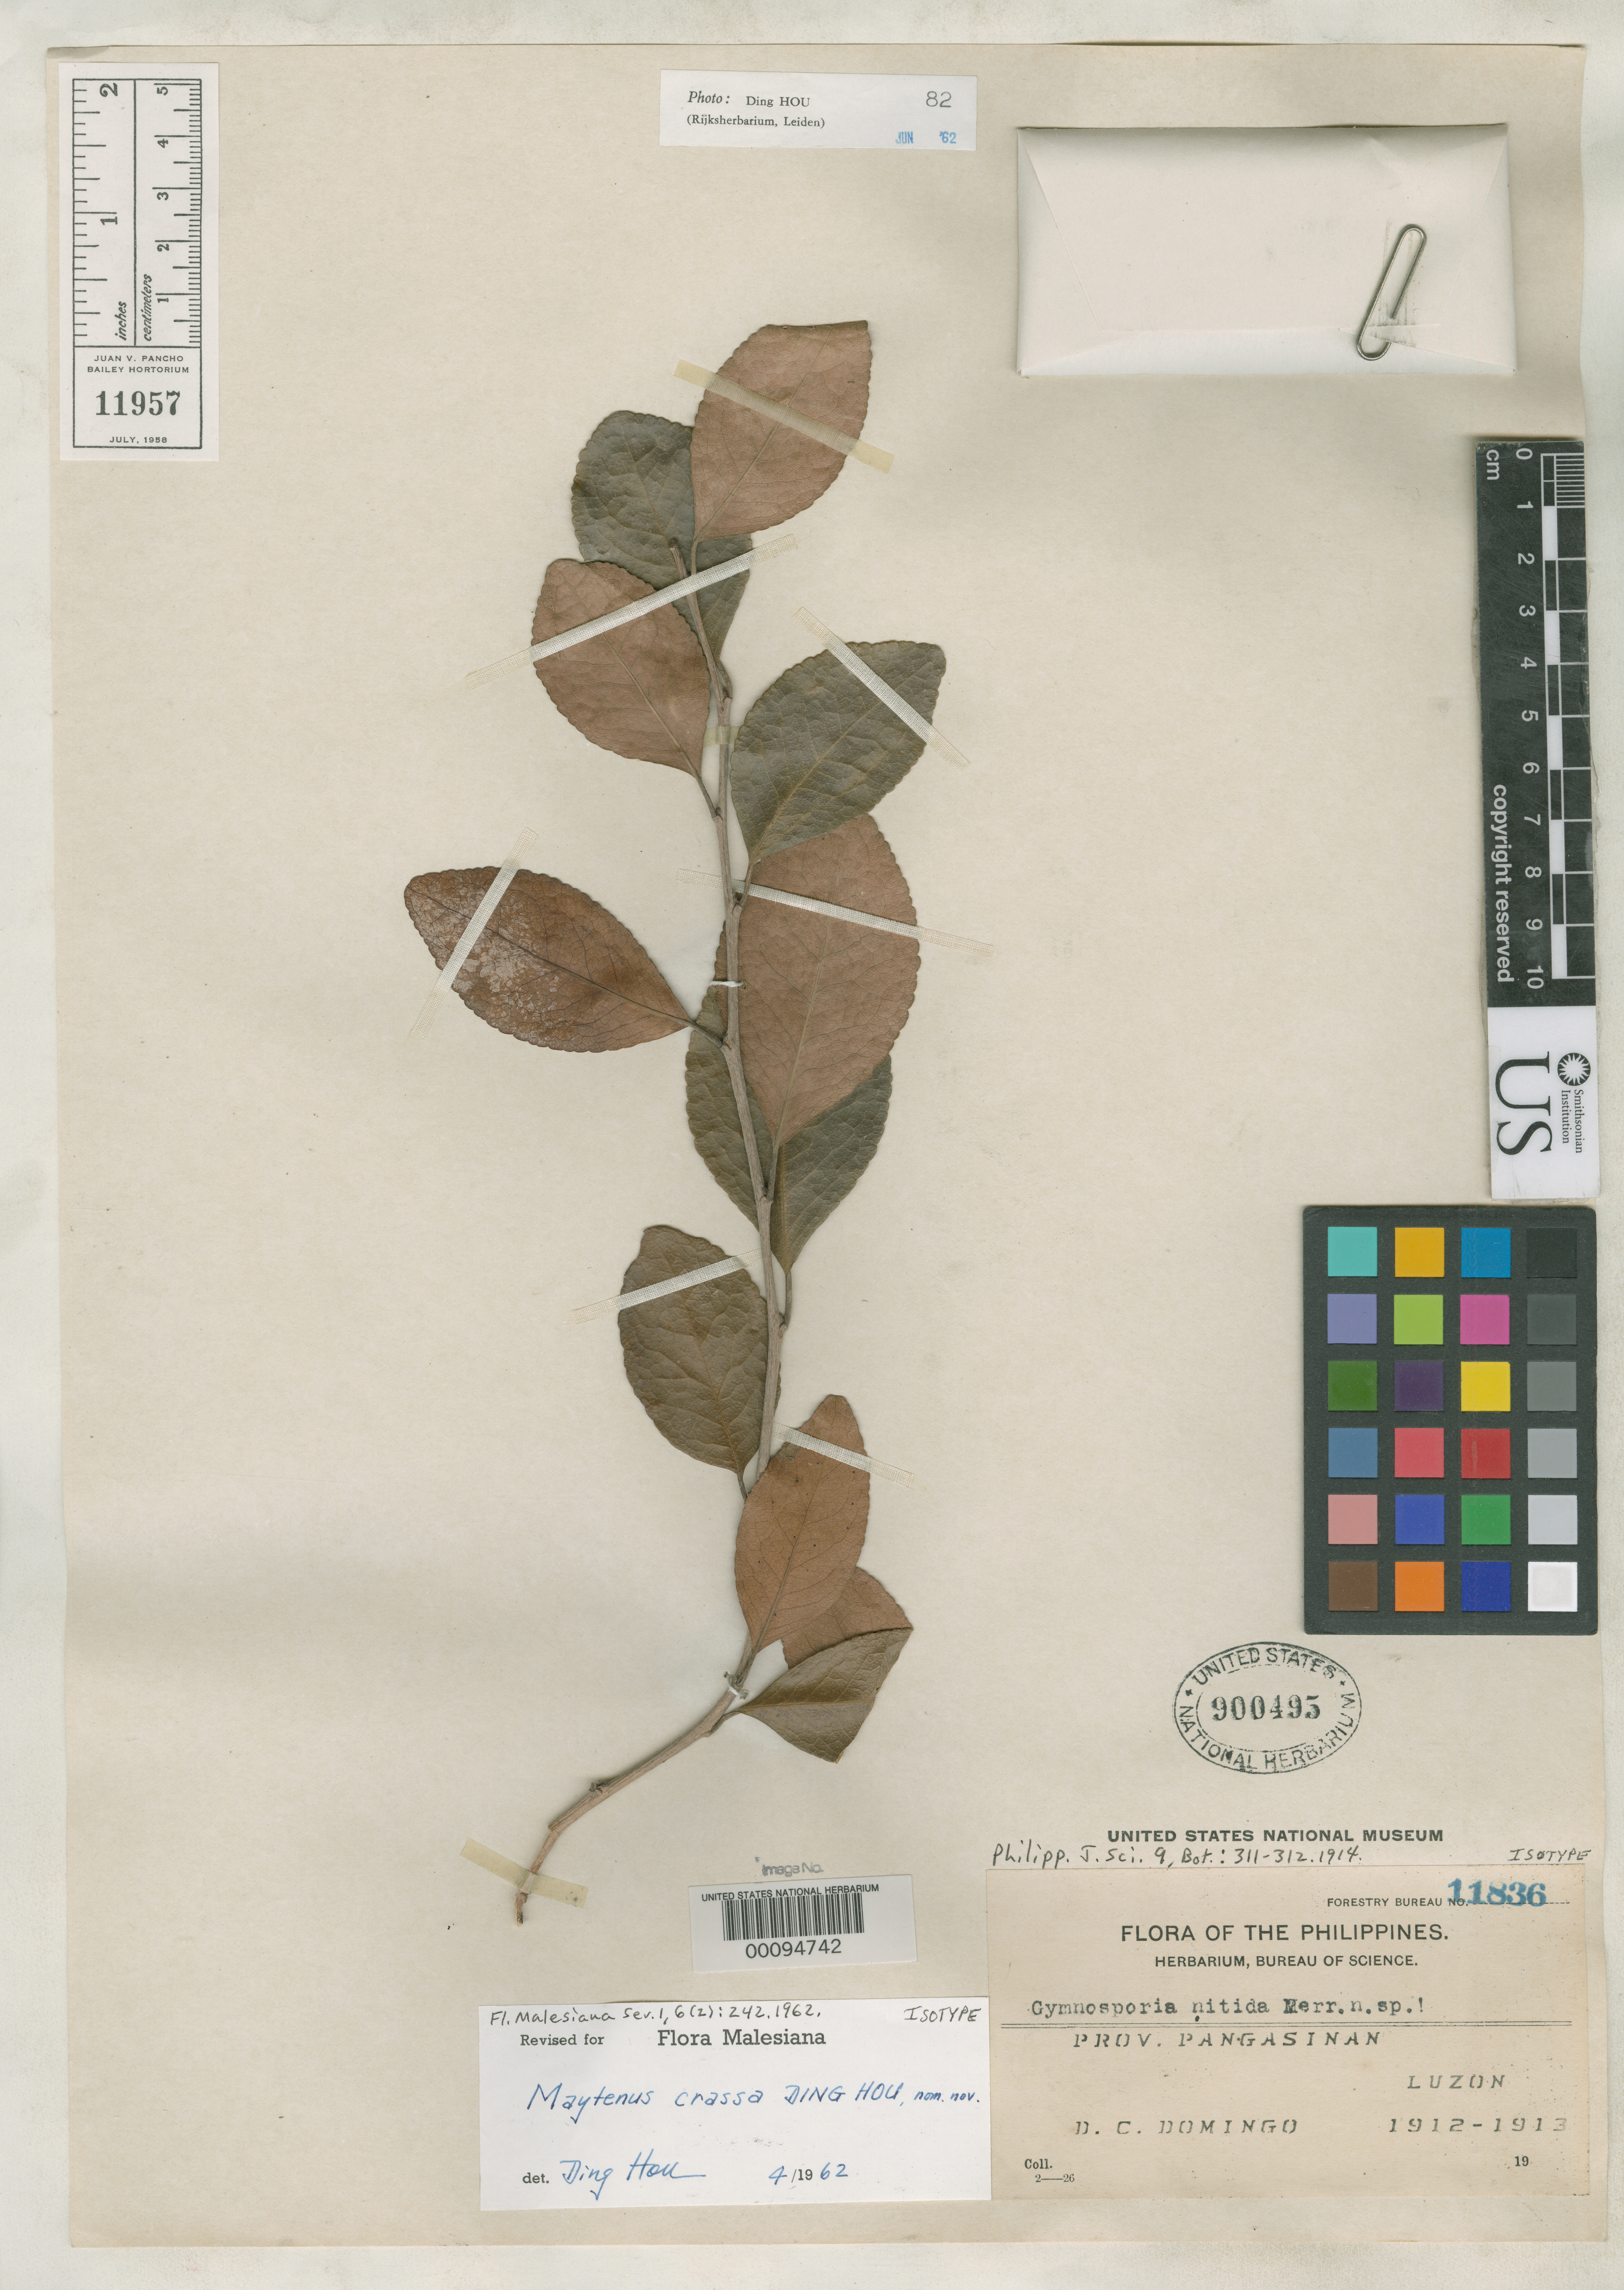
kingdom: Plantae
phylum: Tracheophyta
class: Magnoliopsida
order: Celastrales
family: Celastraceae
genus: Gymnosporia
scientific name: Gymnosporia nitida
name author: Merr.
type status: Isotype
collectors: D. Domingo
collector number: Bur. Sci. 11836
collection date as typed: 1912 to -- --- 1913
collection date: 1912/1913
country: Philippines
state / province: Ilocos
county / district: Pangasinan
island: Luzon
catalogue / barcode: US 900495